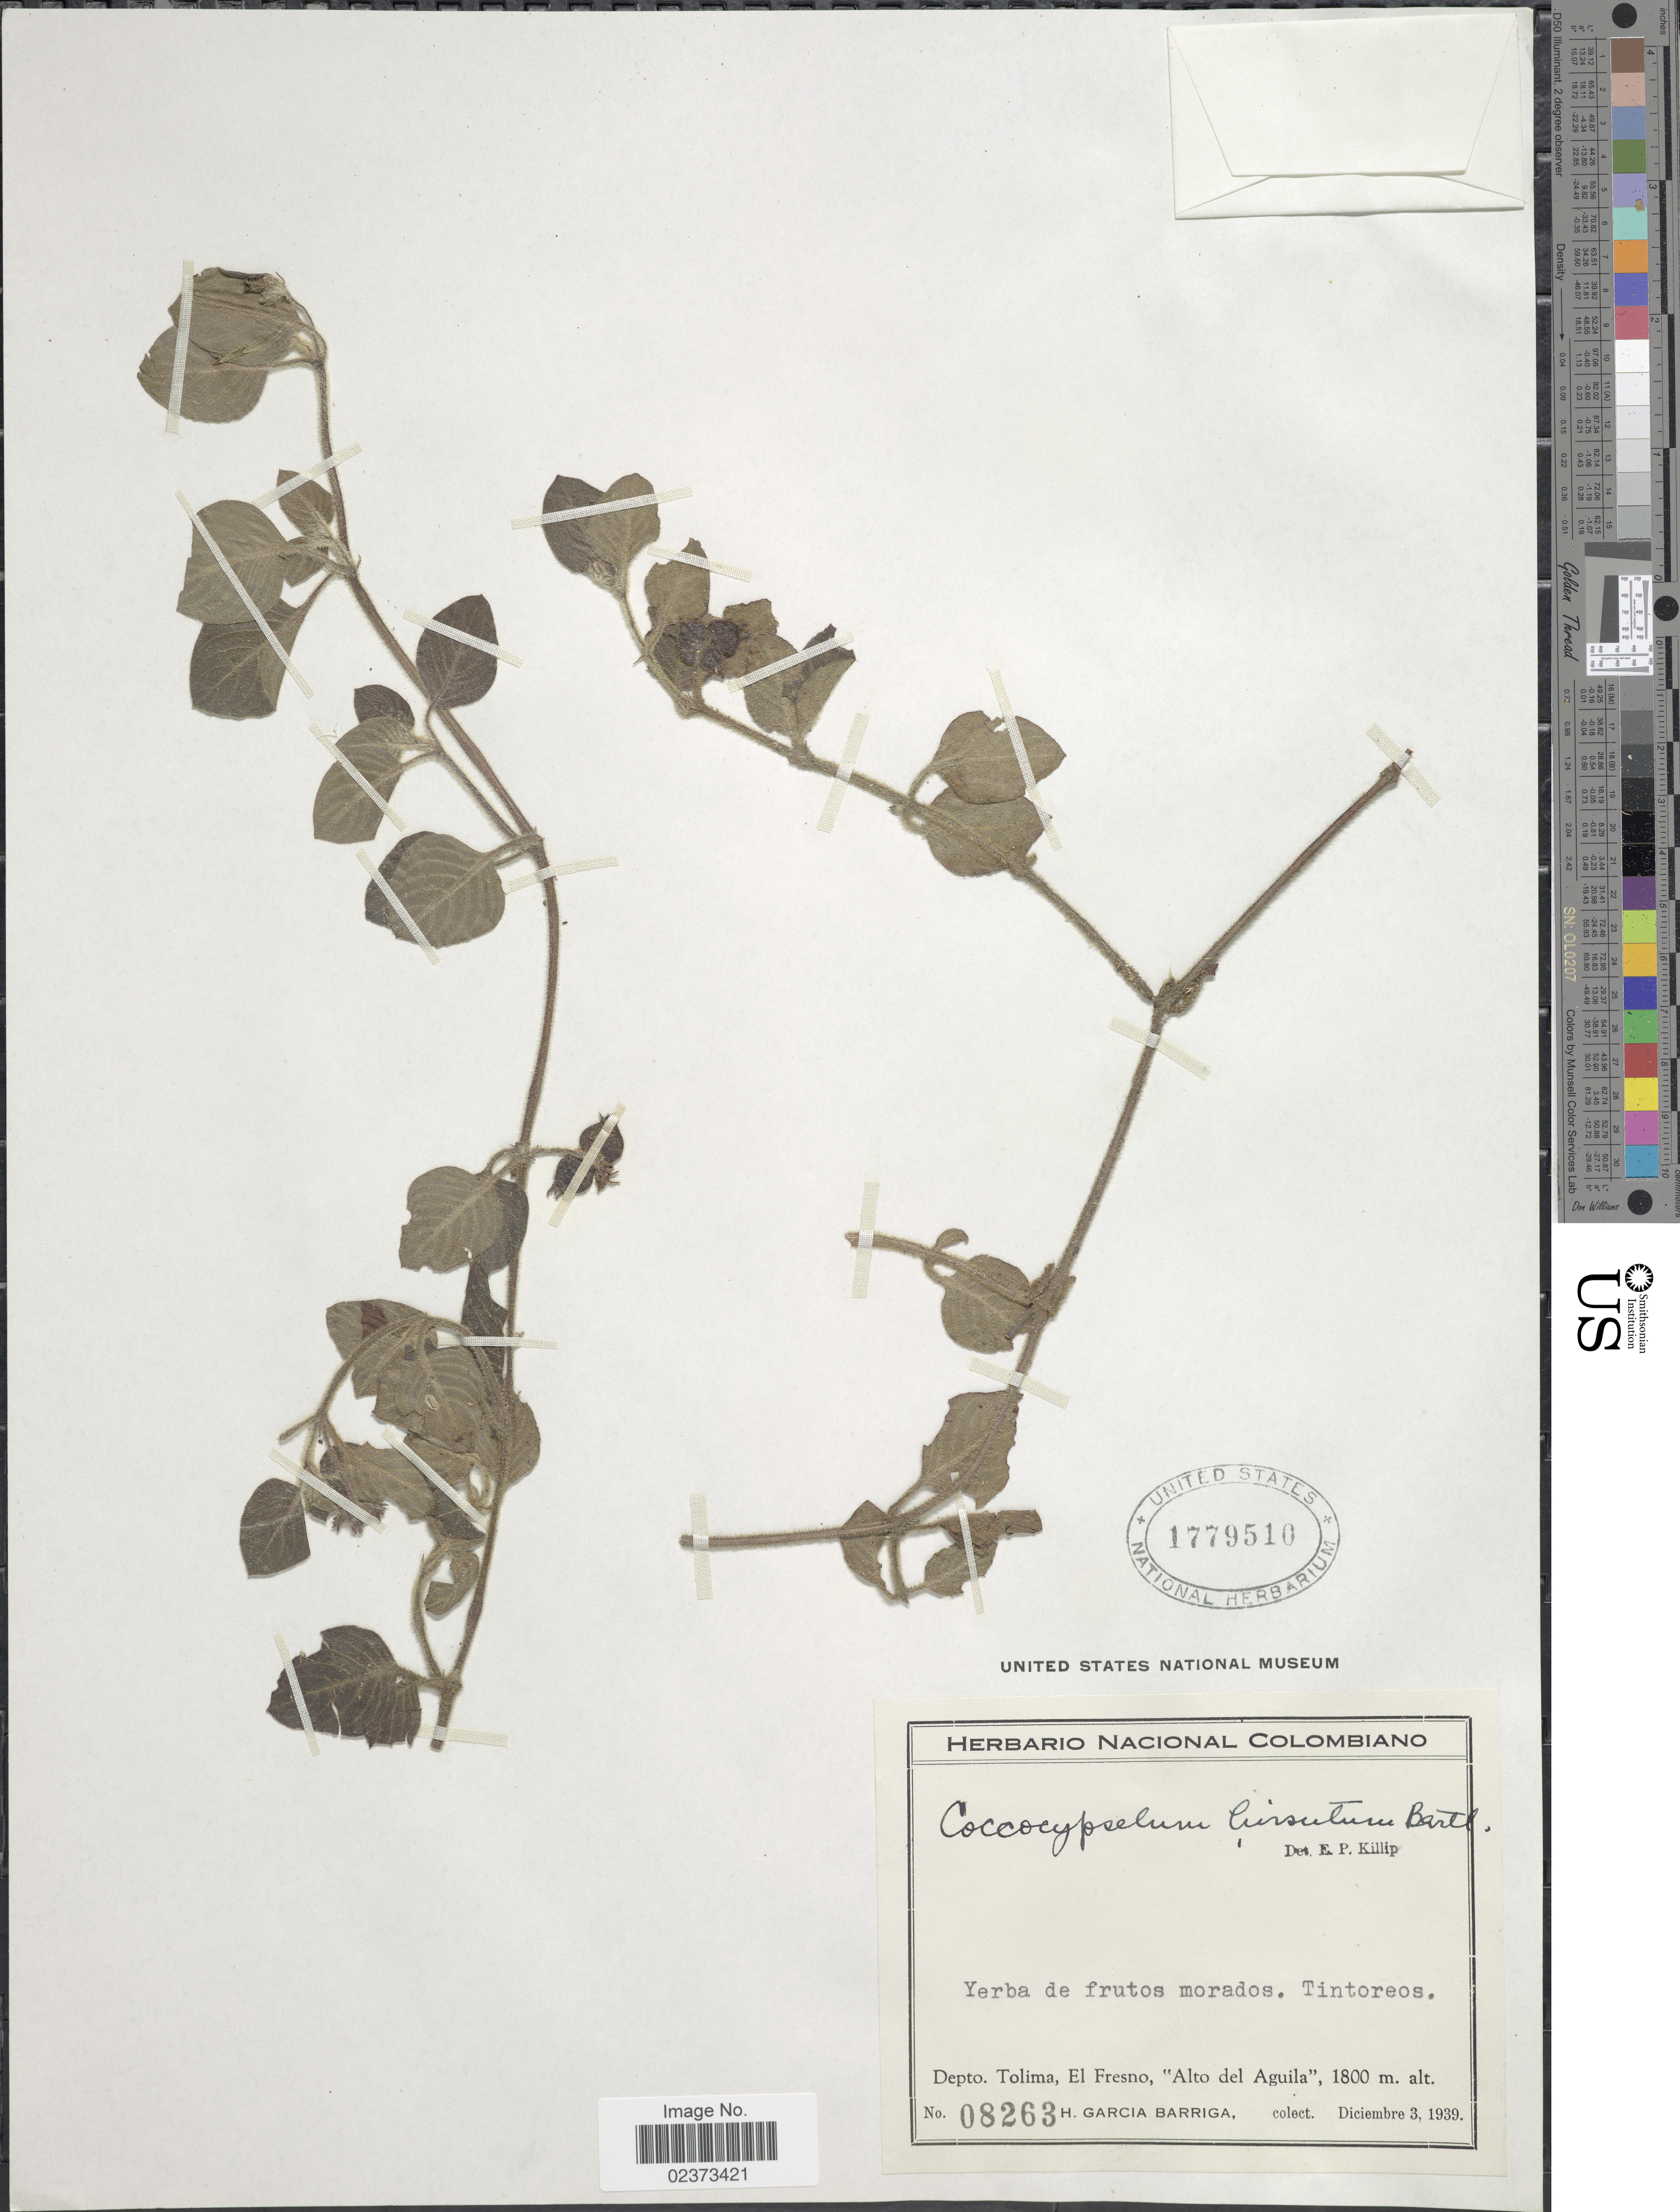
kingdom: Plantae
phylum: Tracheophyta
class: Magnoliopsida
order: Gentianales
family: Rubiaceae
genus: Coccocypselum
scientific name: Coccocypselum hirsutum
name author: Bartl. ex DC.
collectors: H. García Barriga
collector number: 08263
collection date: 1939-12-03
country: Colombia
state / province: Tolima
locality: El Fresno, "Alto del Aguila"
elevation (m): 1800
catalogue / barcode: US 1779510